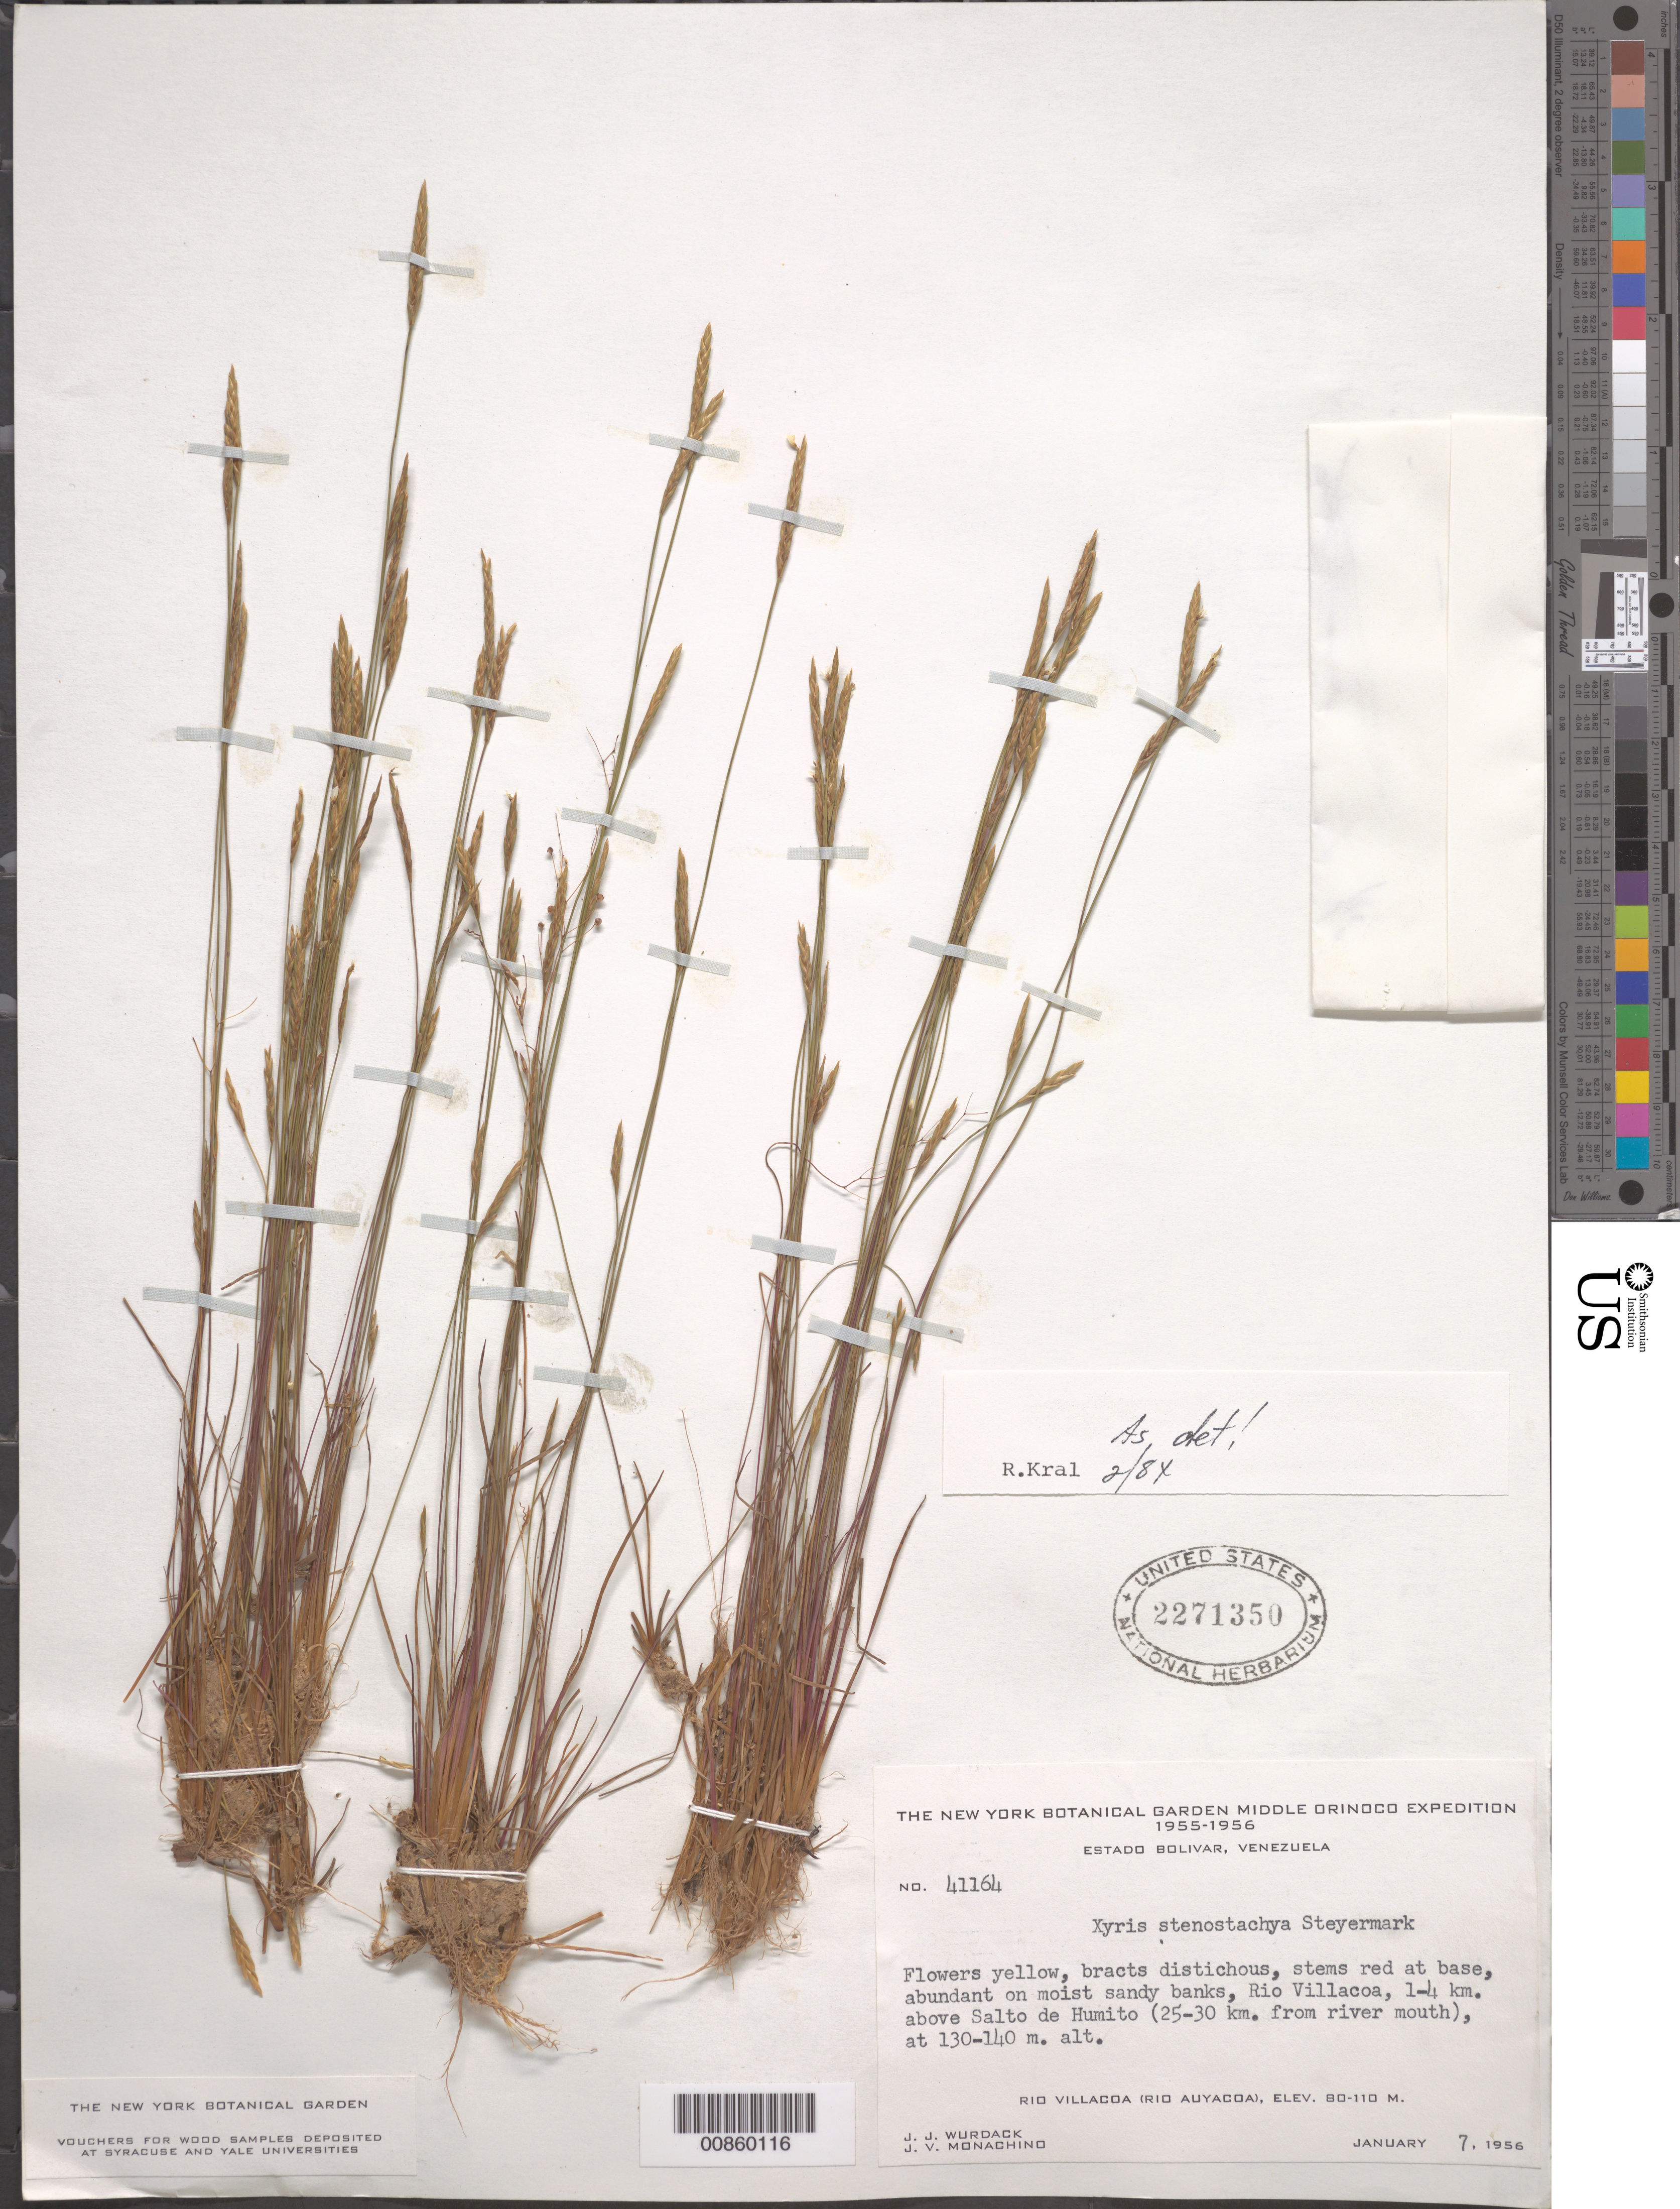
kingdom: Plantae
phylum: Tracheophyta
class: Liliopsida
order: Poales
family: Xyridaceae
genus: Xyris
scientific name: Xyris stenostachya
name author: Steyerm.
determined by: Kral, Robert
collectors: J. J. Wurdack & J. V. Monachino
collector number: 41164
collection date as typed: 7-Jan-56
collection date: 1956-01-07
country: Venezuela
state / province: Bolívar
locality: Río Villacoa (Río Auyacoa), 1-4 km above Salto de Humito (25-30 km from river mouth)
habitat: Moist sandy banks.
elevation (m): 130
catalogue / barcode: US 2271350